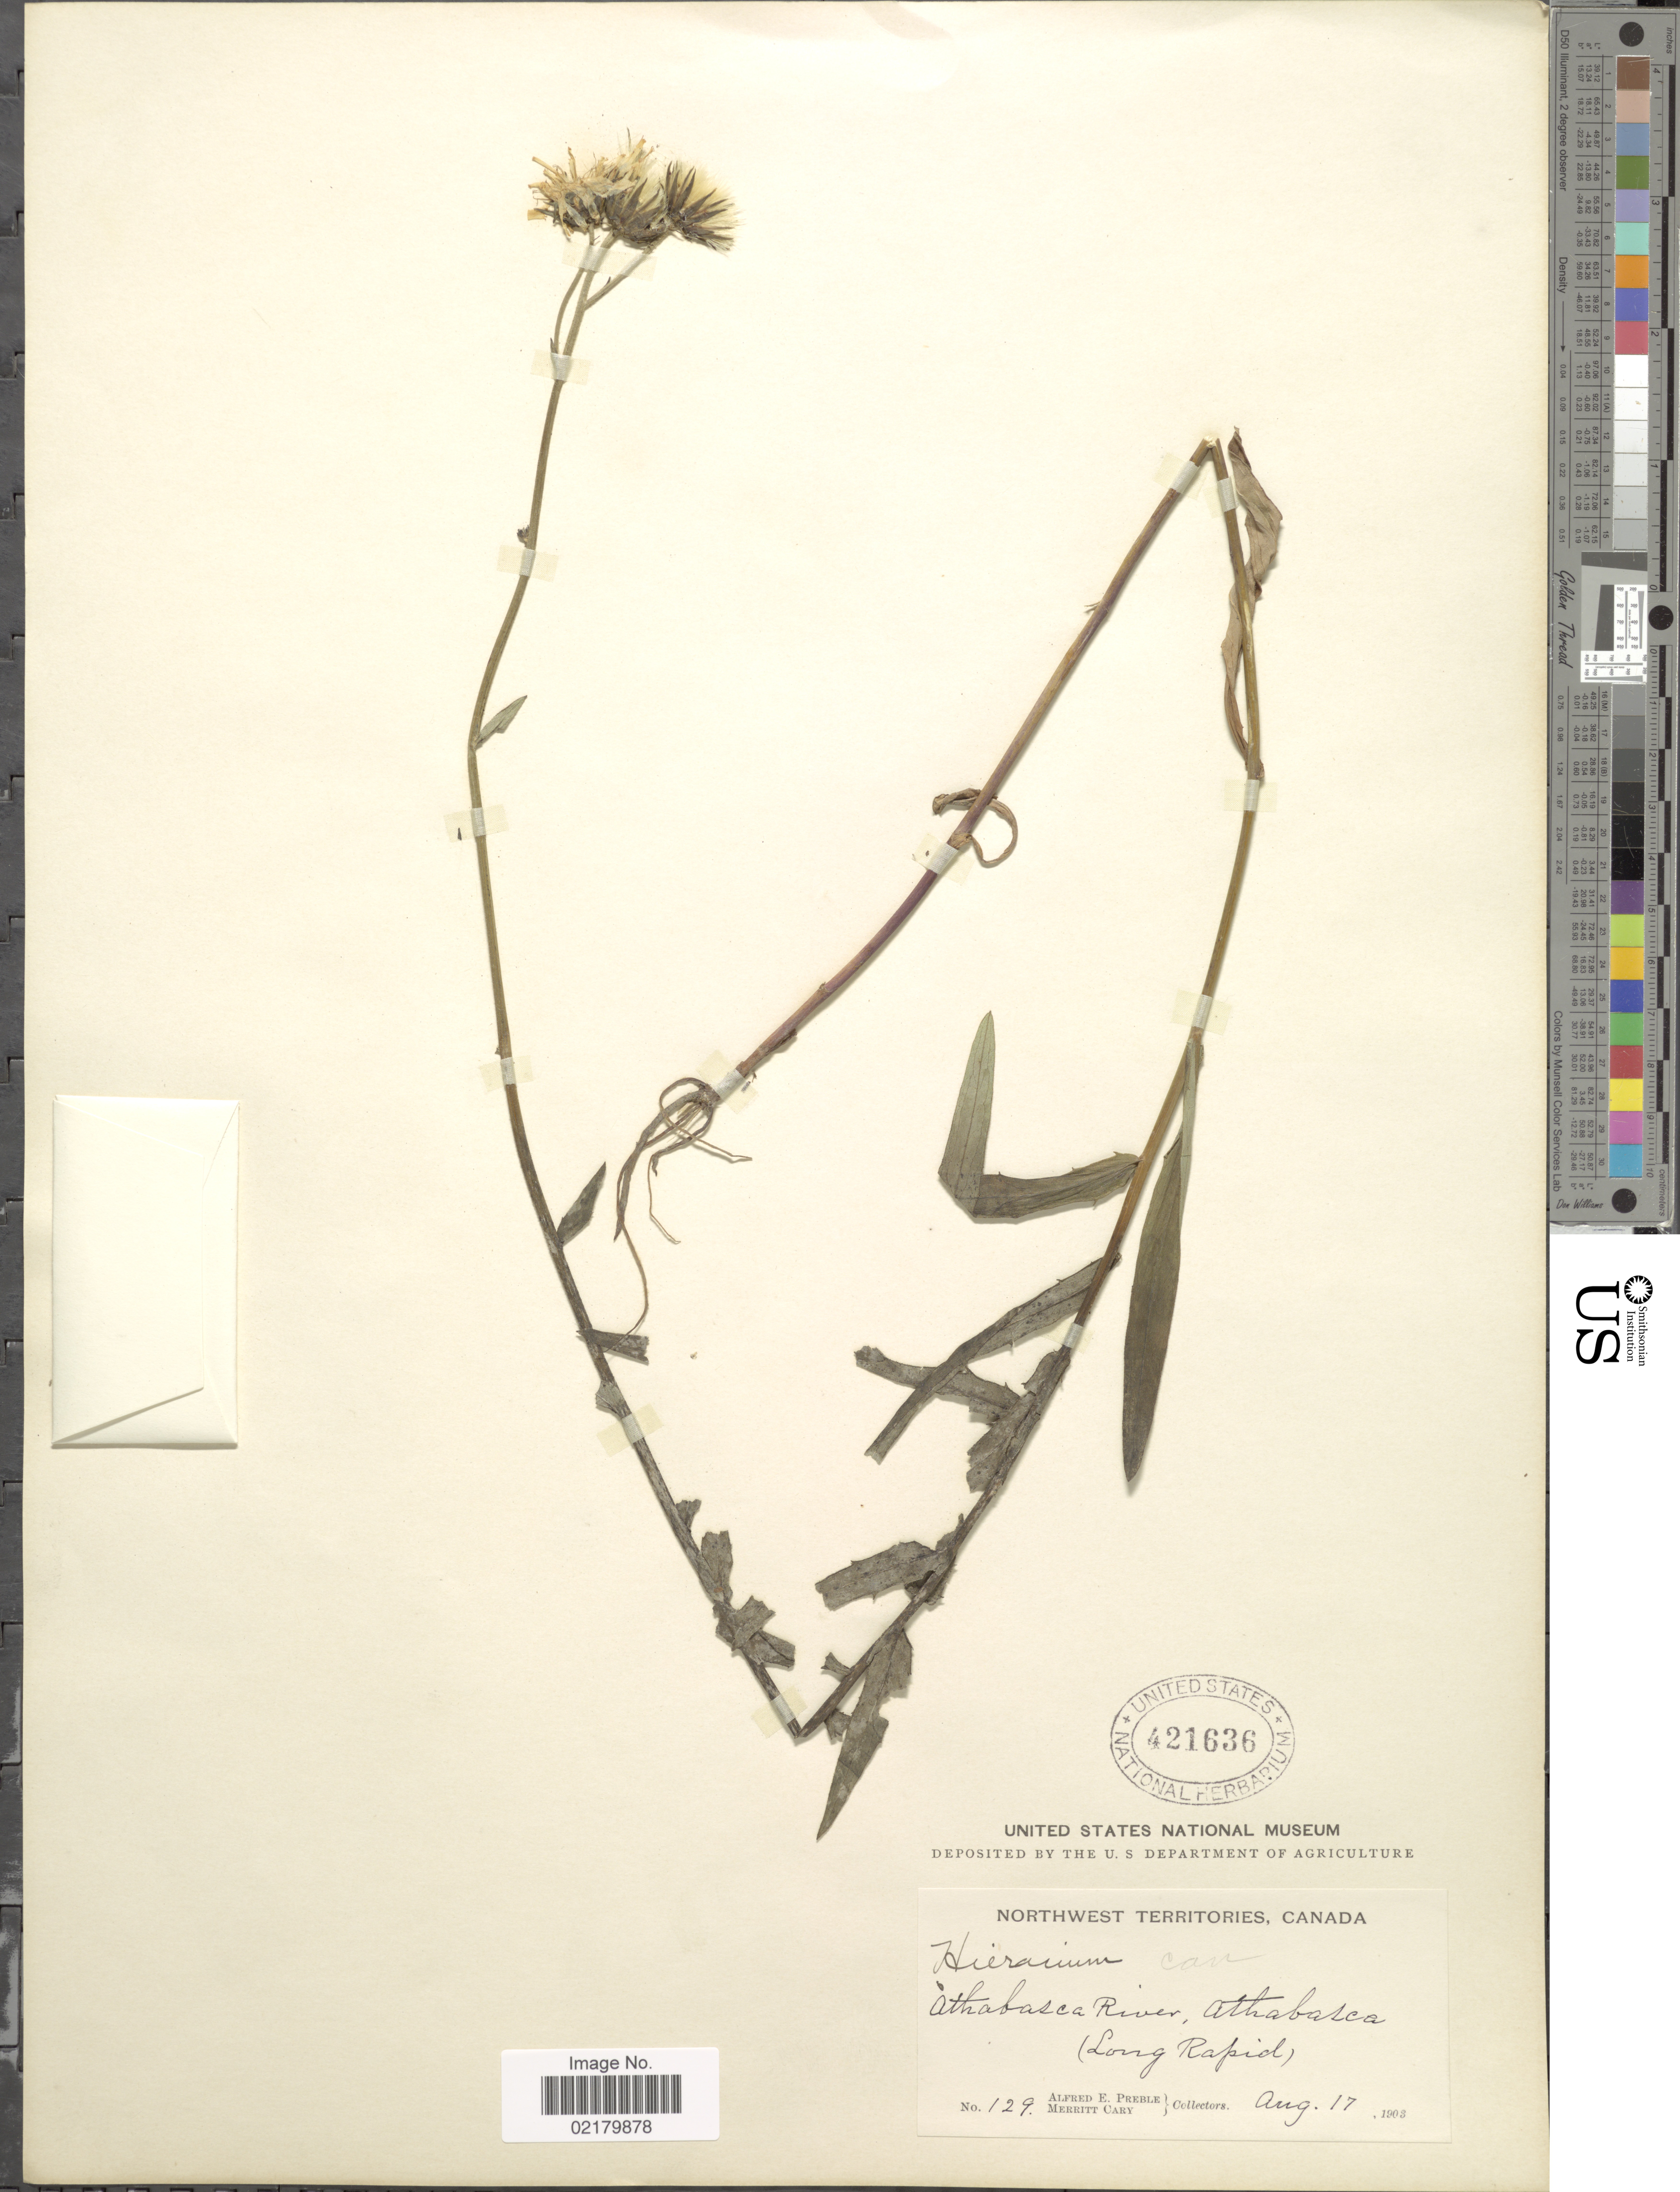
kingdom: Plantae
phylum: Tracheophyta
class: Magnoliopsida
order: Asterales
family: Asteraceae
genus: Hieracium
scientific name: Hieracium canadense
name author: Michx.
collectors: A. Preble & M. Cary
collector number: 129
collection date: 1903-08-17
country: Canada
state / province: Northwest Territories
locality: Athabasca River, Athabasca (Long Rapid)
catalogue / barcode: US 421636